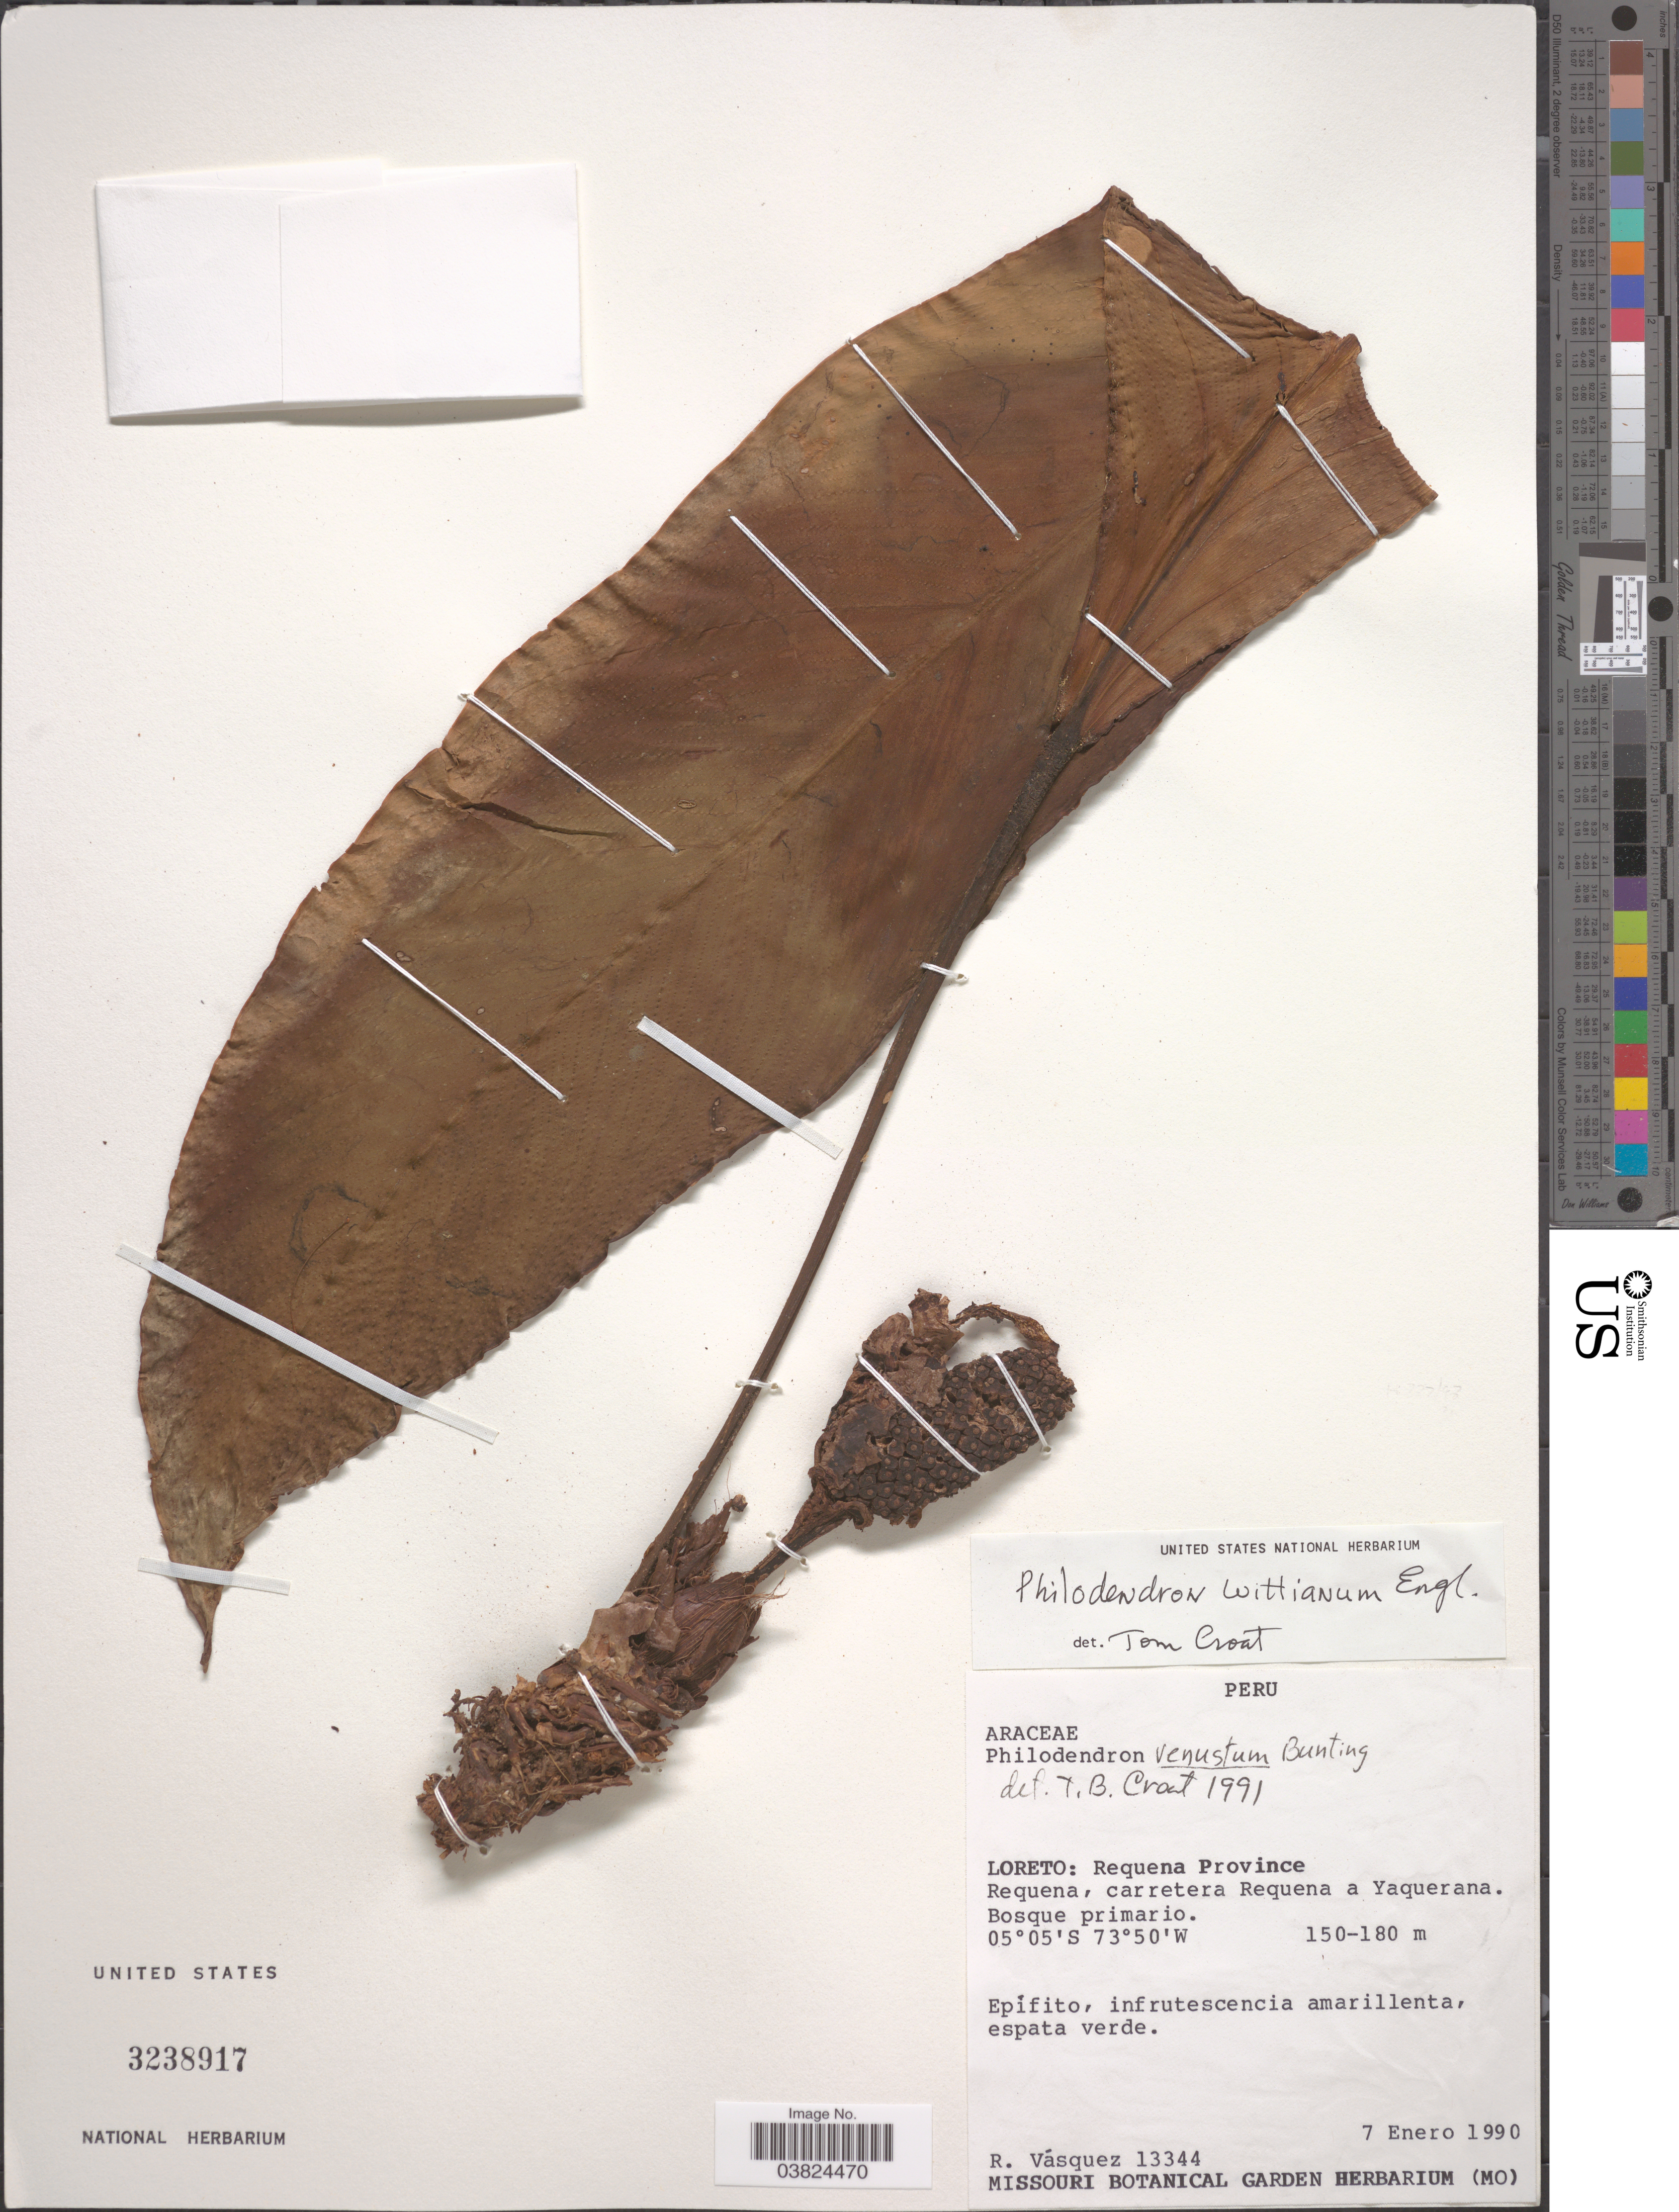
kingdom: Plantae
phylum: Tracheophyta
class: Liliopsida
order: Alismatales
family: Araceae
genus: Philodendron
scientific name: Philodendron wittianum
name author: Engl.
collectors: R. Vásquez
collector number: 13344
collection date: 1990-01-07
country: Peru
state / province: Loreto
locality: Requena Province. Requena, carretera Requena a Yaquerana.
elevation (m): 150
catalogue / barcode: US 3238917